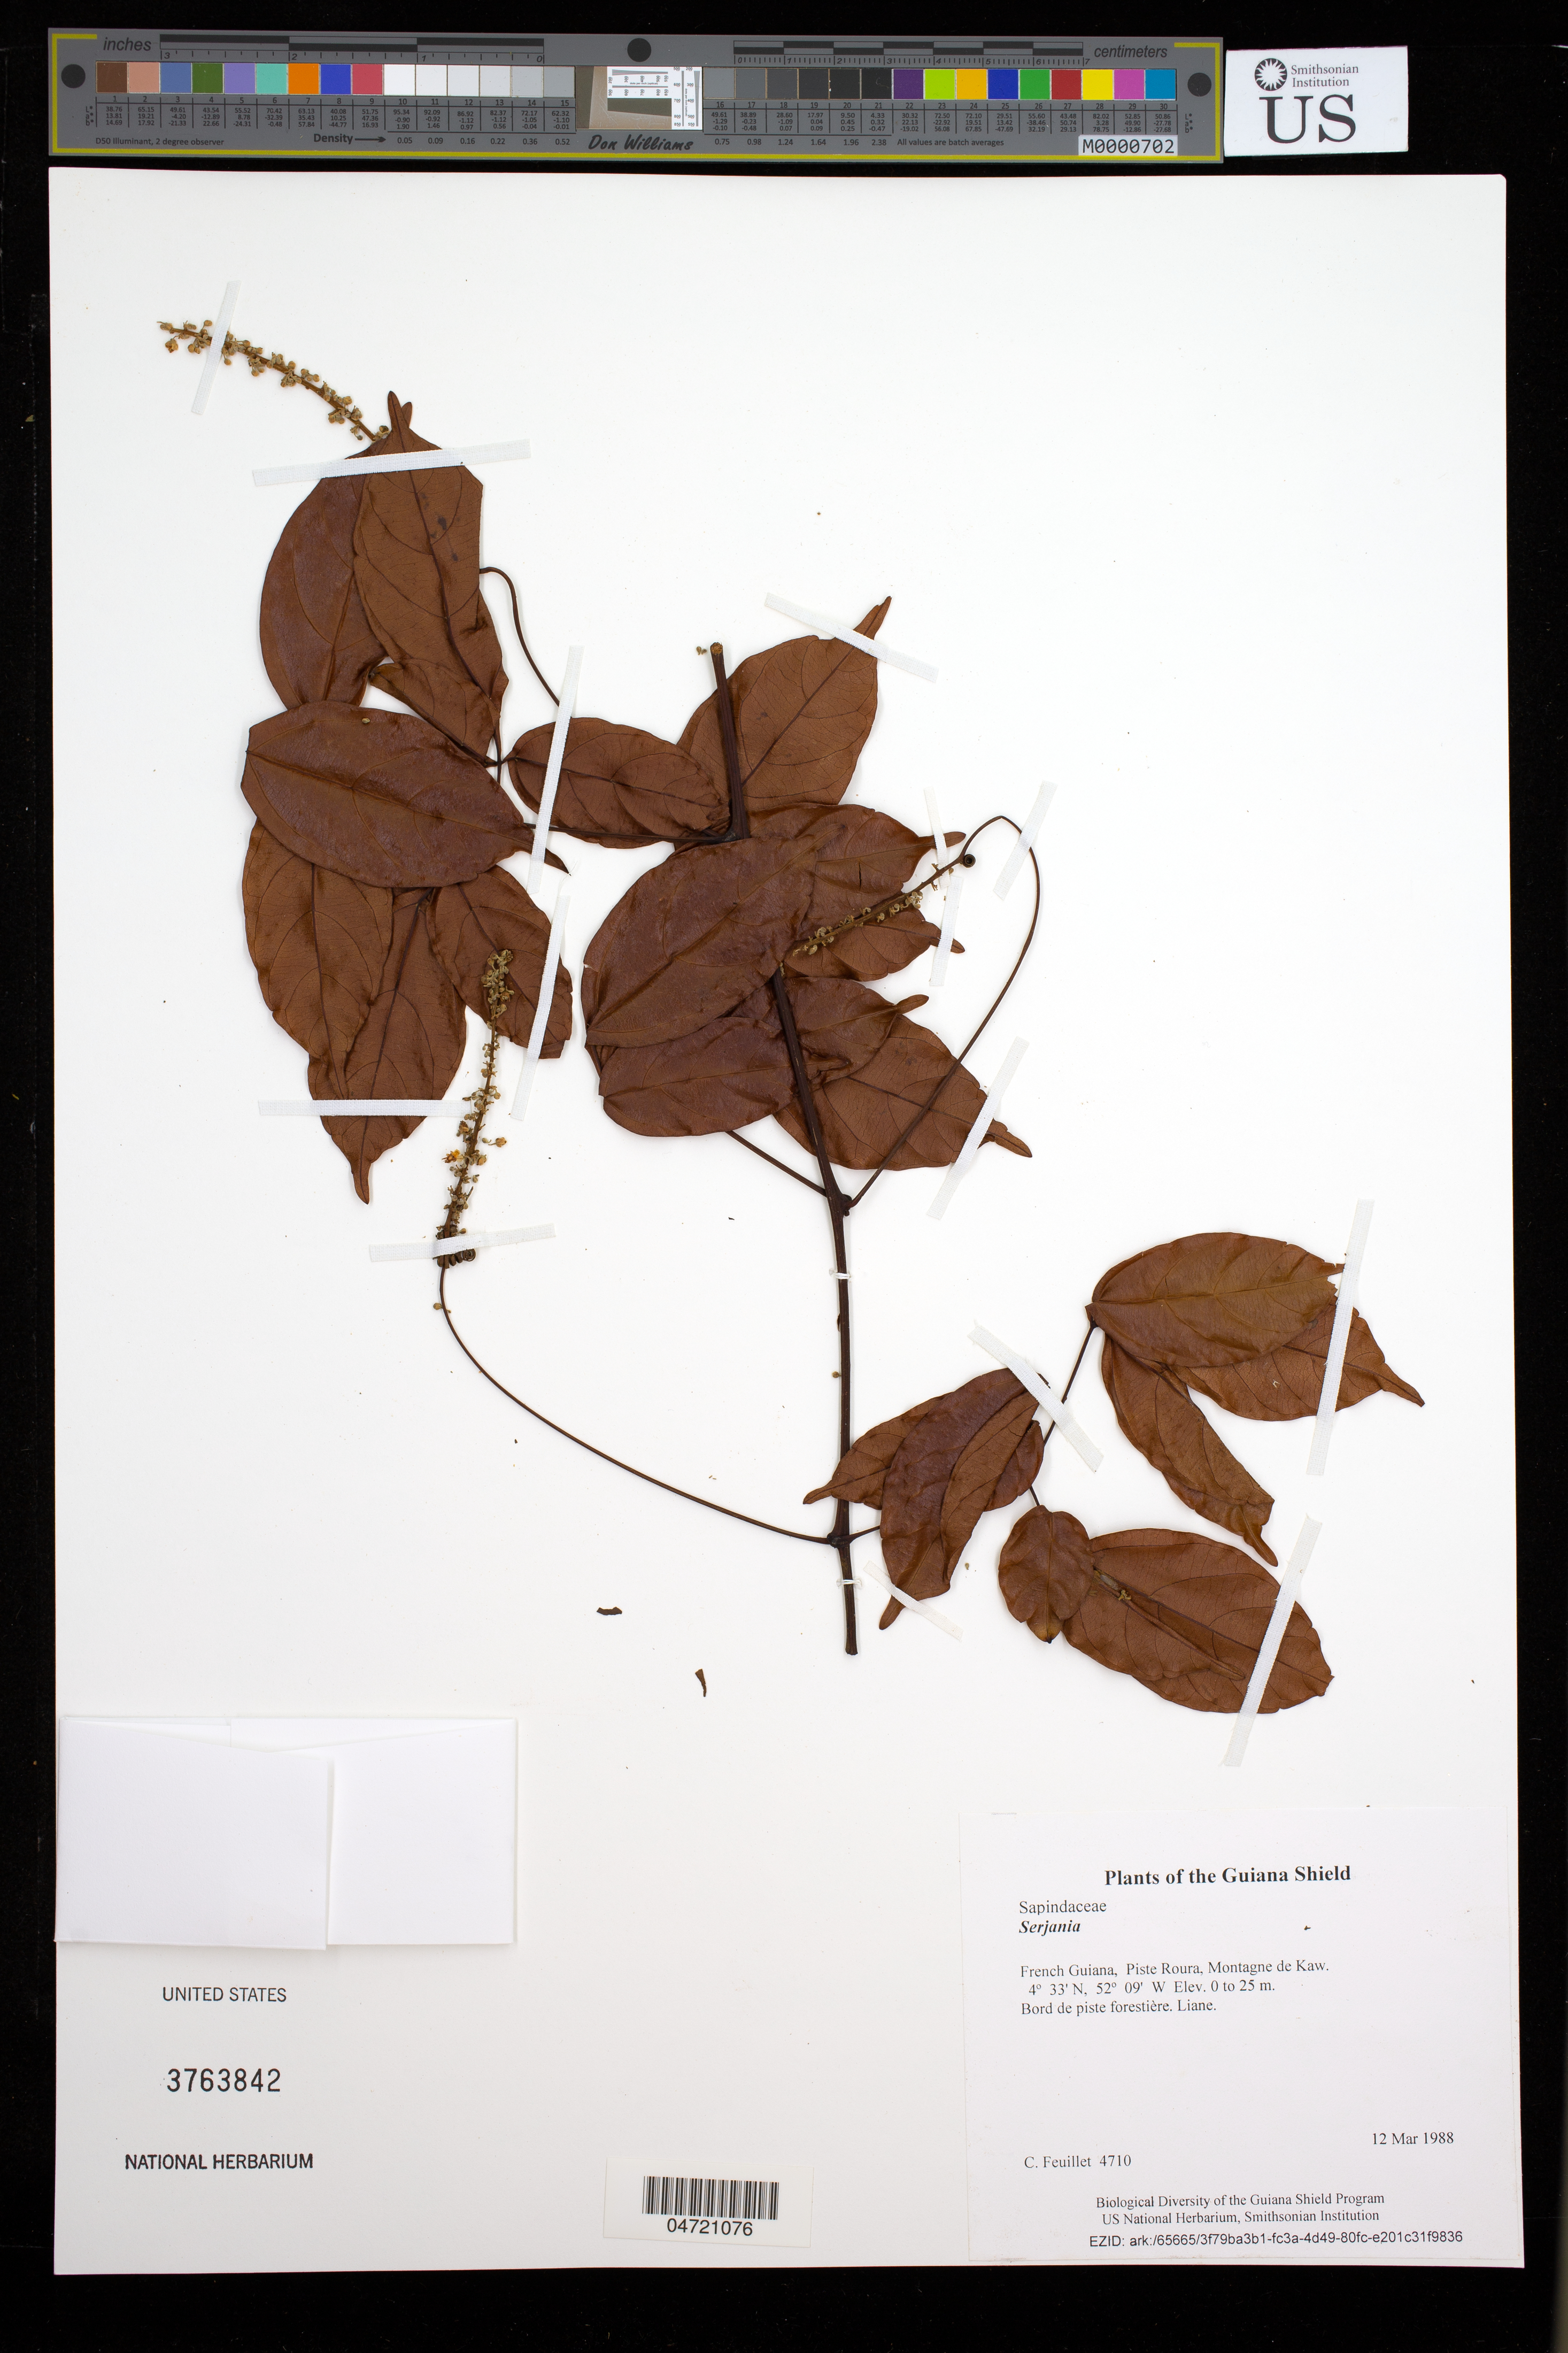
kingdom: Plantae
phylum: Tracheophyta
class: Magnoliopsida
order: Sapindales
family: Sapindaceae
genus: Serjania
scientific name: Serjania pyramidata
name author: Radlk.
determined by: Acevedo-Rodriguez, P., (US), Smithsonian Institution - National Museum of Natural History (UNITED STATES)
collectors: C. Feuillet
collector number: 4710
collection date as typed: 12 Mar 1988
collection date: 1988-03-12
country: French Guiana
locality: Piste Roura, Montagne de Kaw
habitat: Bord de piste forestière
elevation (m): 0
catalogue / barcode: US 3763842